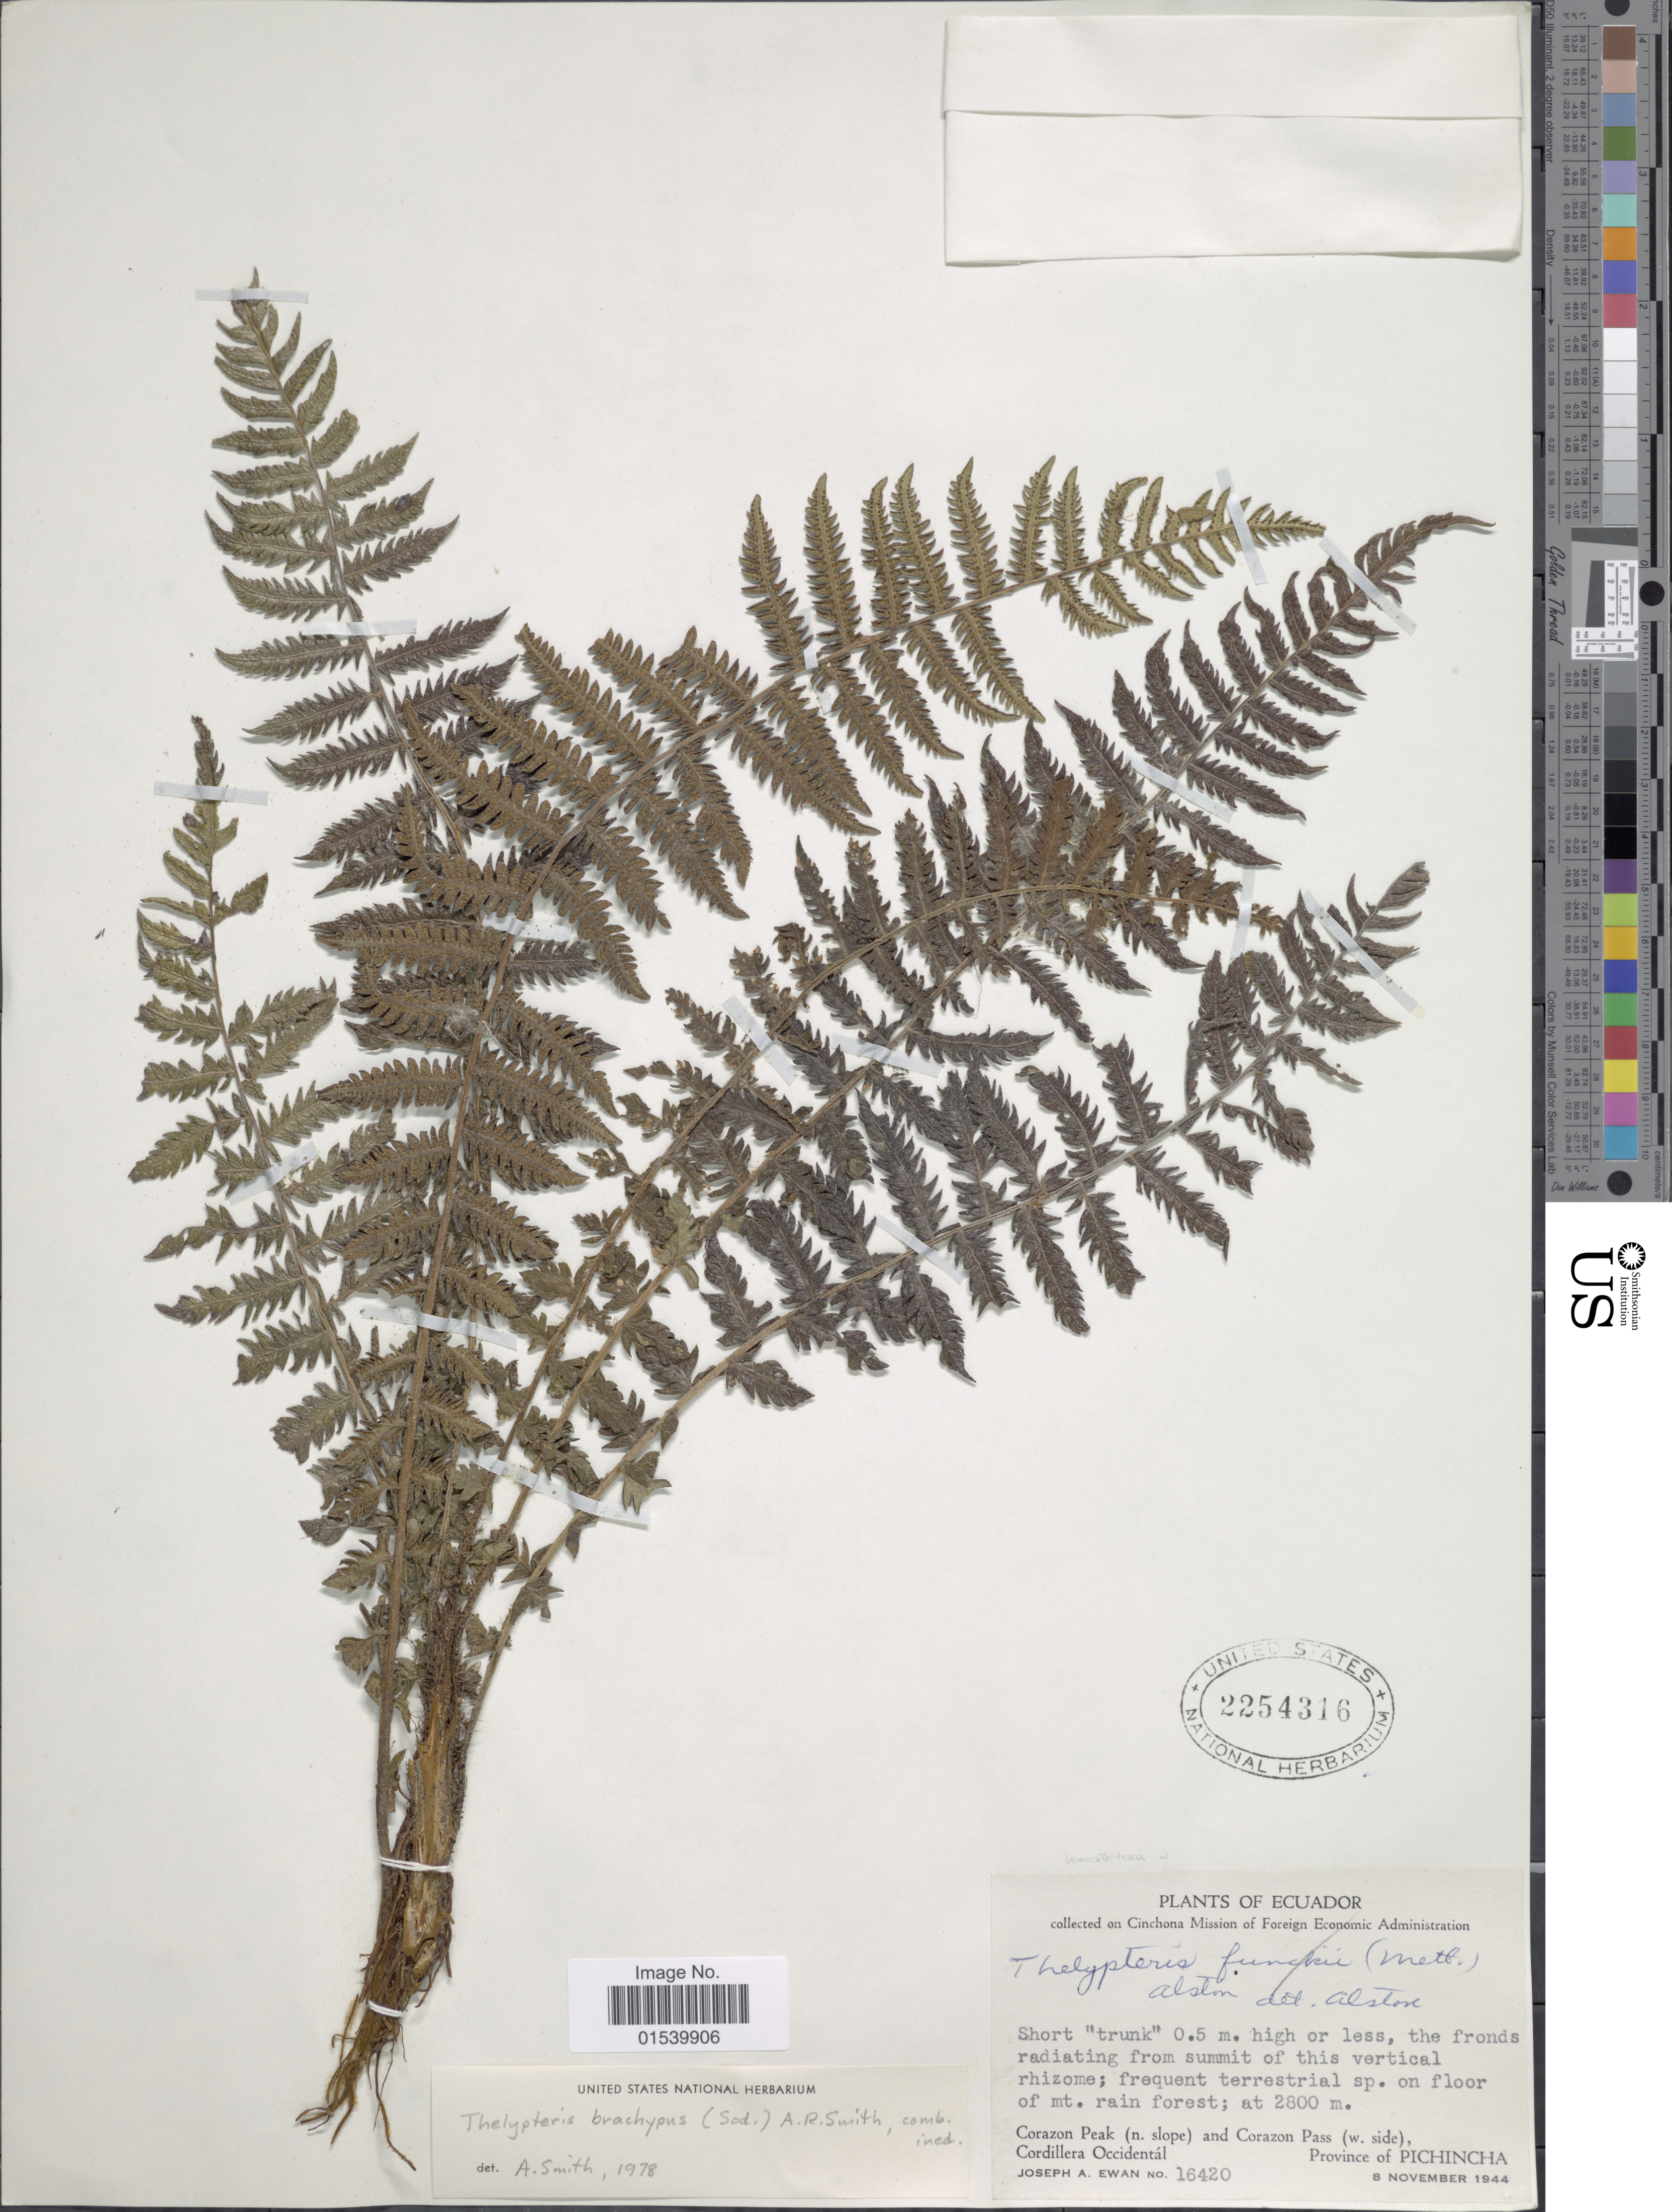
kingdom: Plantae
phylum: Tracheophyta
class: Polypodiopsida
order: Polypodiales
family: Thelypteridaceae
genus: Amauropelta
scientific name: Amauropelta brachypus (Sodiro) comb. nov., ined. 2015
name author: (Sodiro)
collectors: J. A. Ewan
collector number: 16420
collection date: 1944-11-08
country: Ecuador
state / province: Pichincha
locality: Corazon Peak (n. slope) and Corazon Pass (w.side), Cordillera occidental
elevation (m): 2800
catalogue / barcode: US 2254316